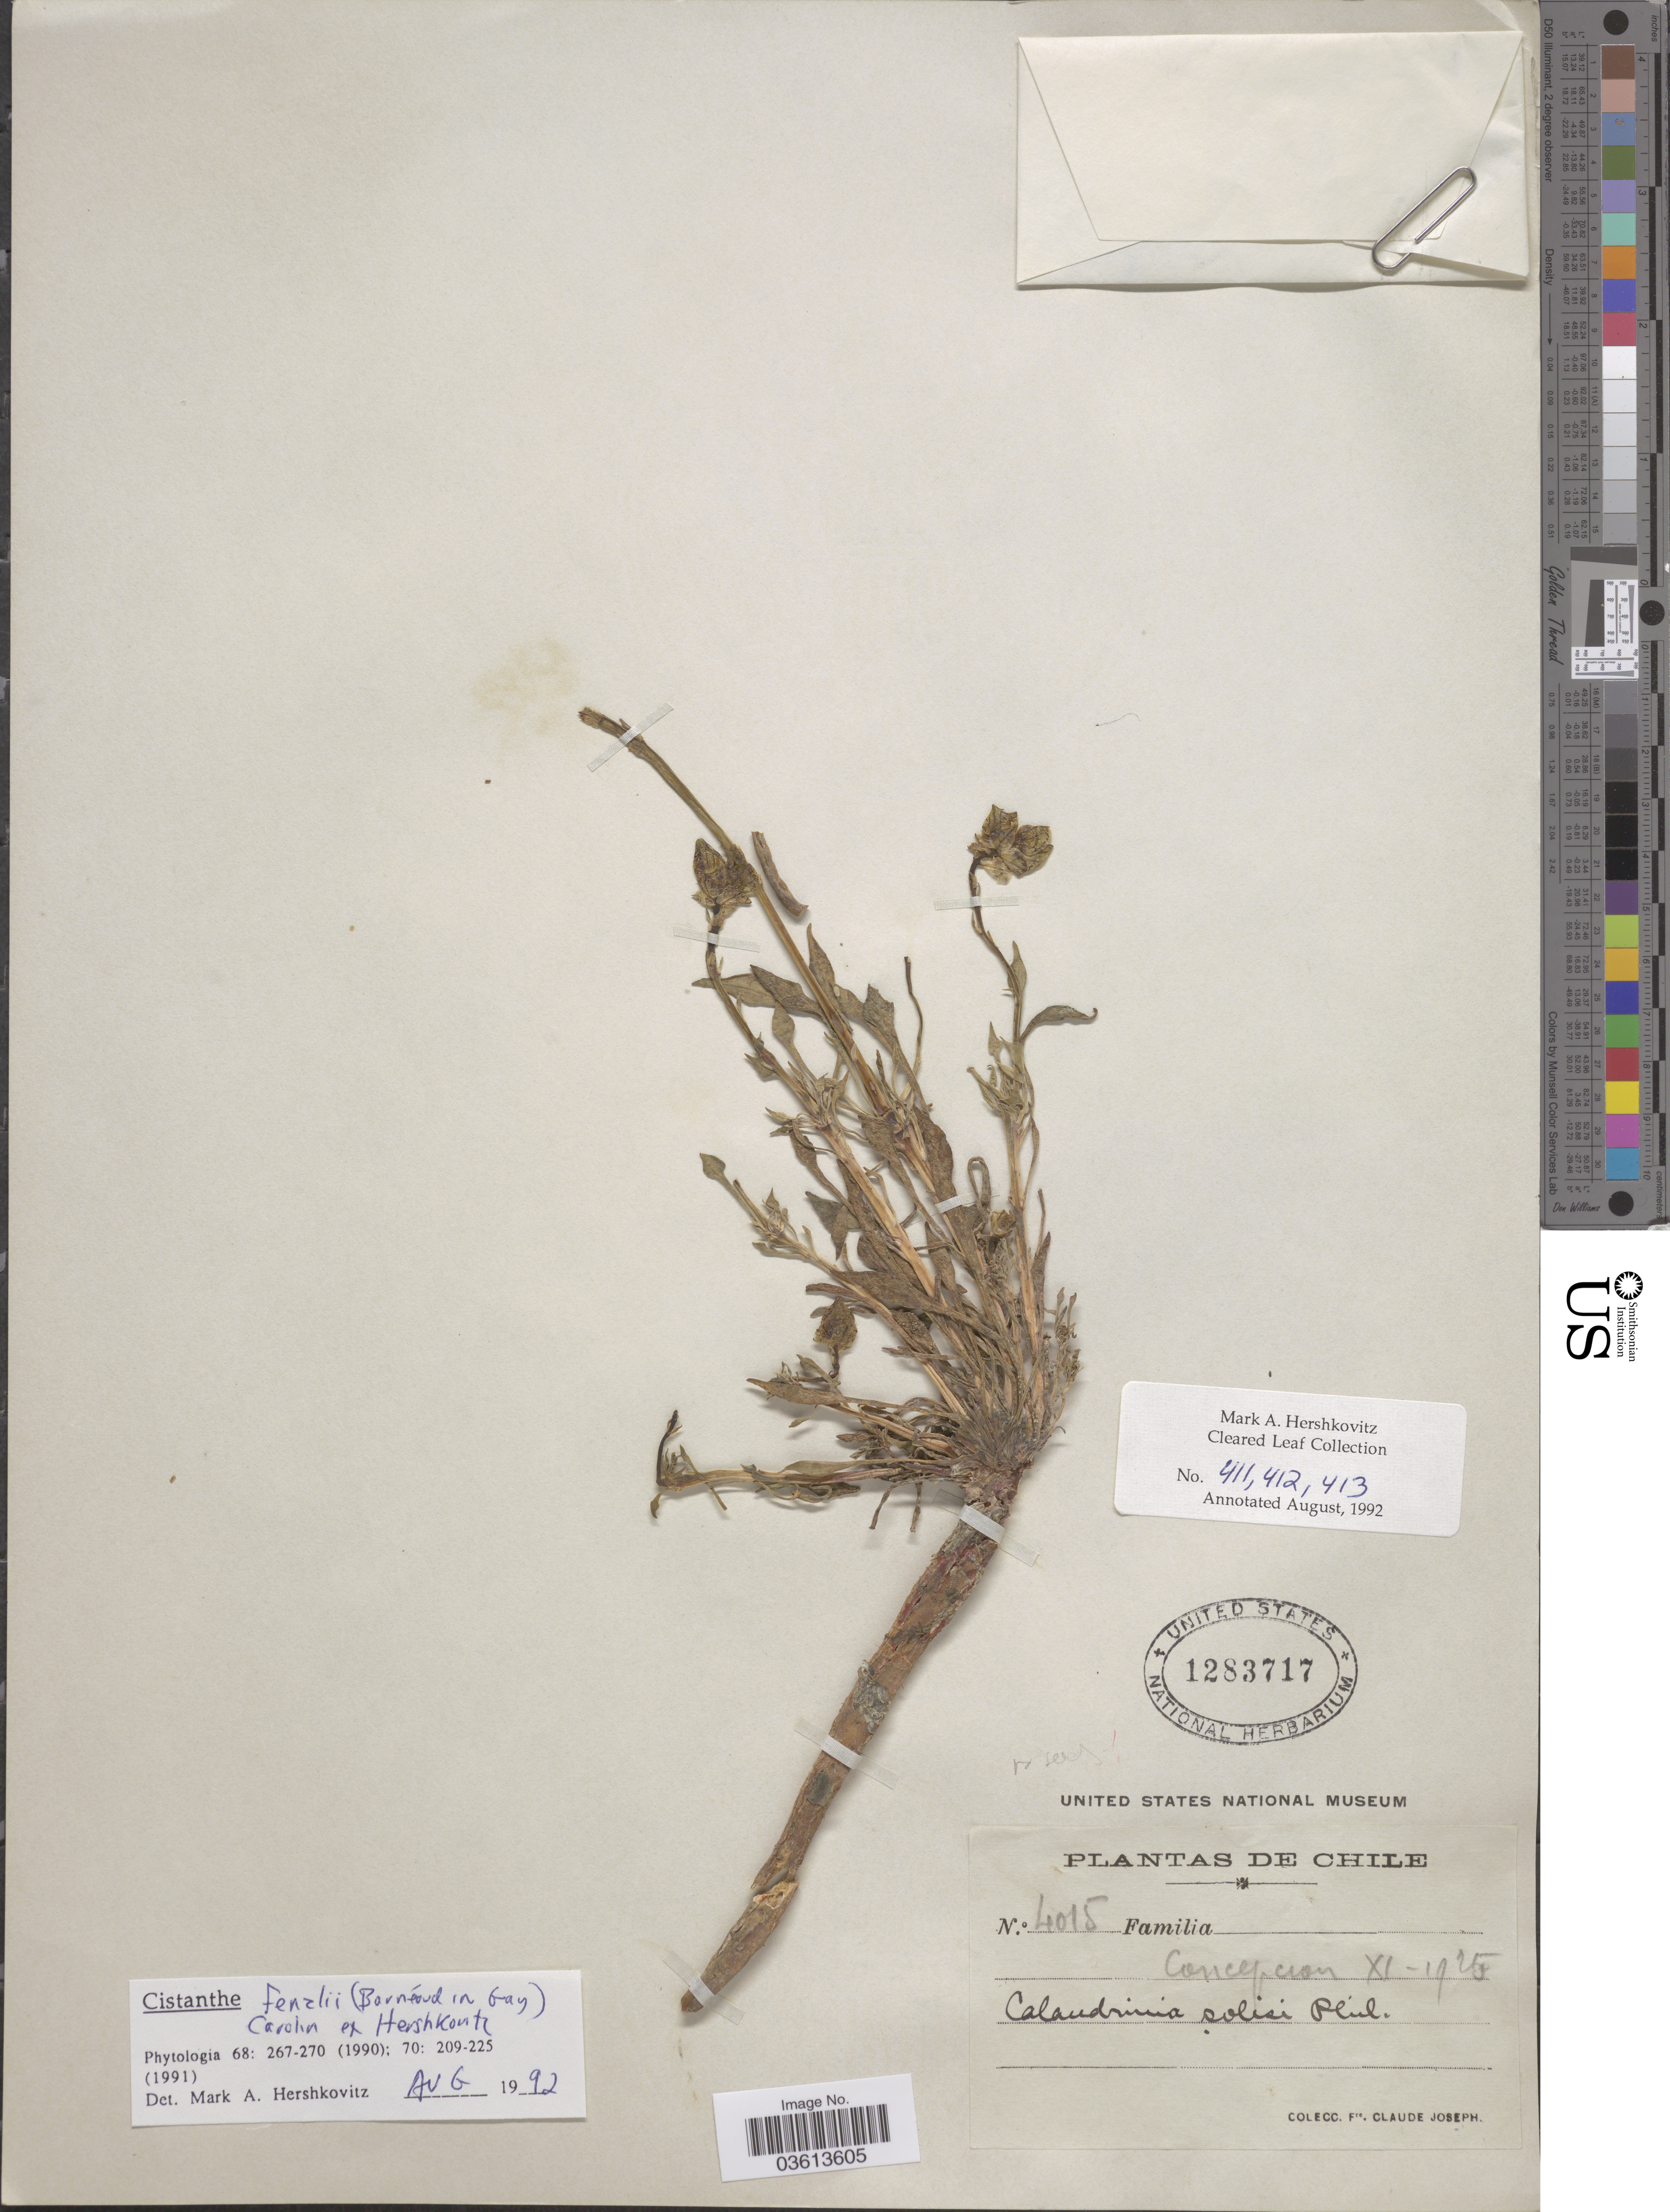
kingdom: Plantae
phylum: Tracheophyta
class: Magnoliopsida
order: Caryophyllales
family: Montiaceae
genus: Cistanthe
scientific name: Cistanthe fenzlii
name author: (Barnéoud) Carolin ex Hershk.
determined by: Hershkovitz, M. A.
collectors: Bro. Claude-Joseph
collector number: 4015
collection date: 1925-11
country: Chile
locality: Concepcion.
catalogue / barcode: US 1283717